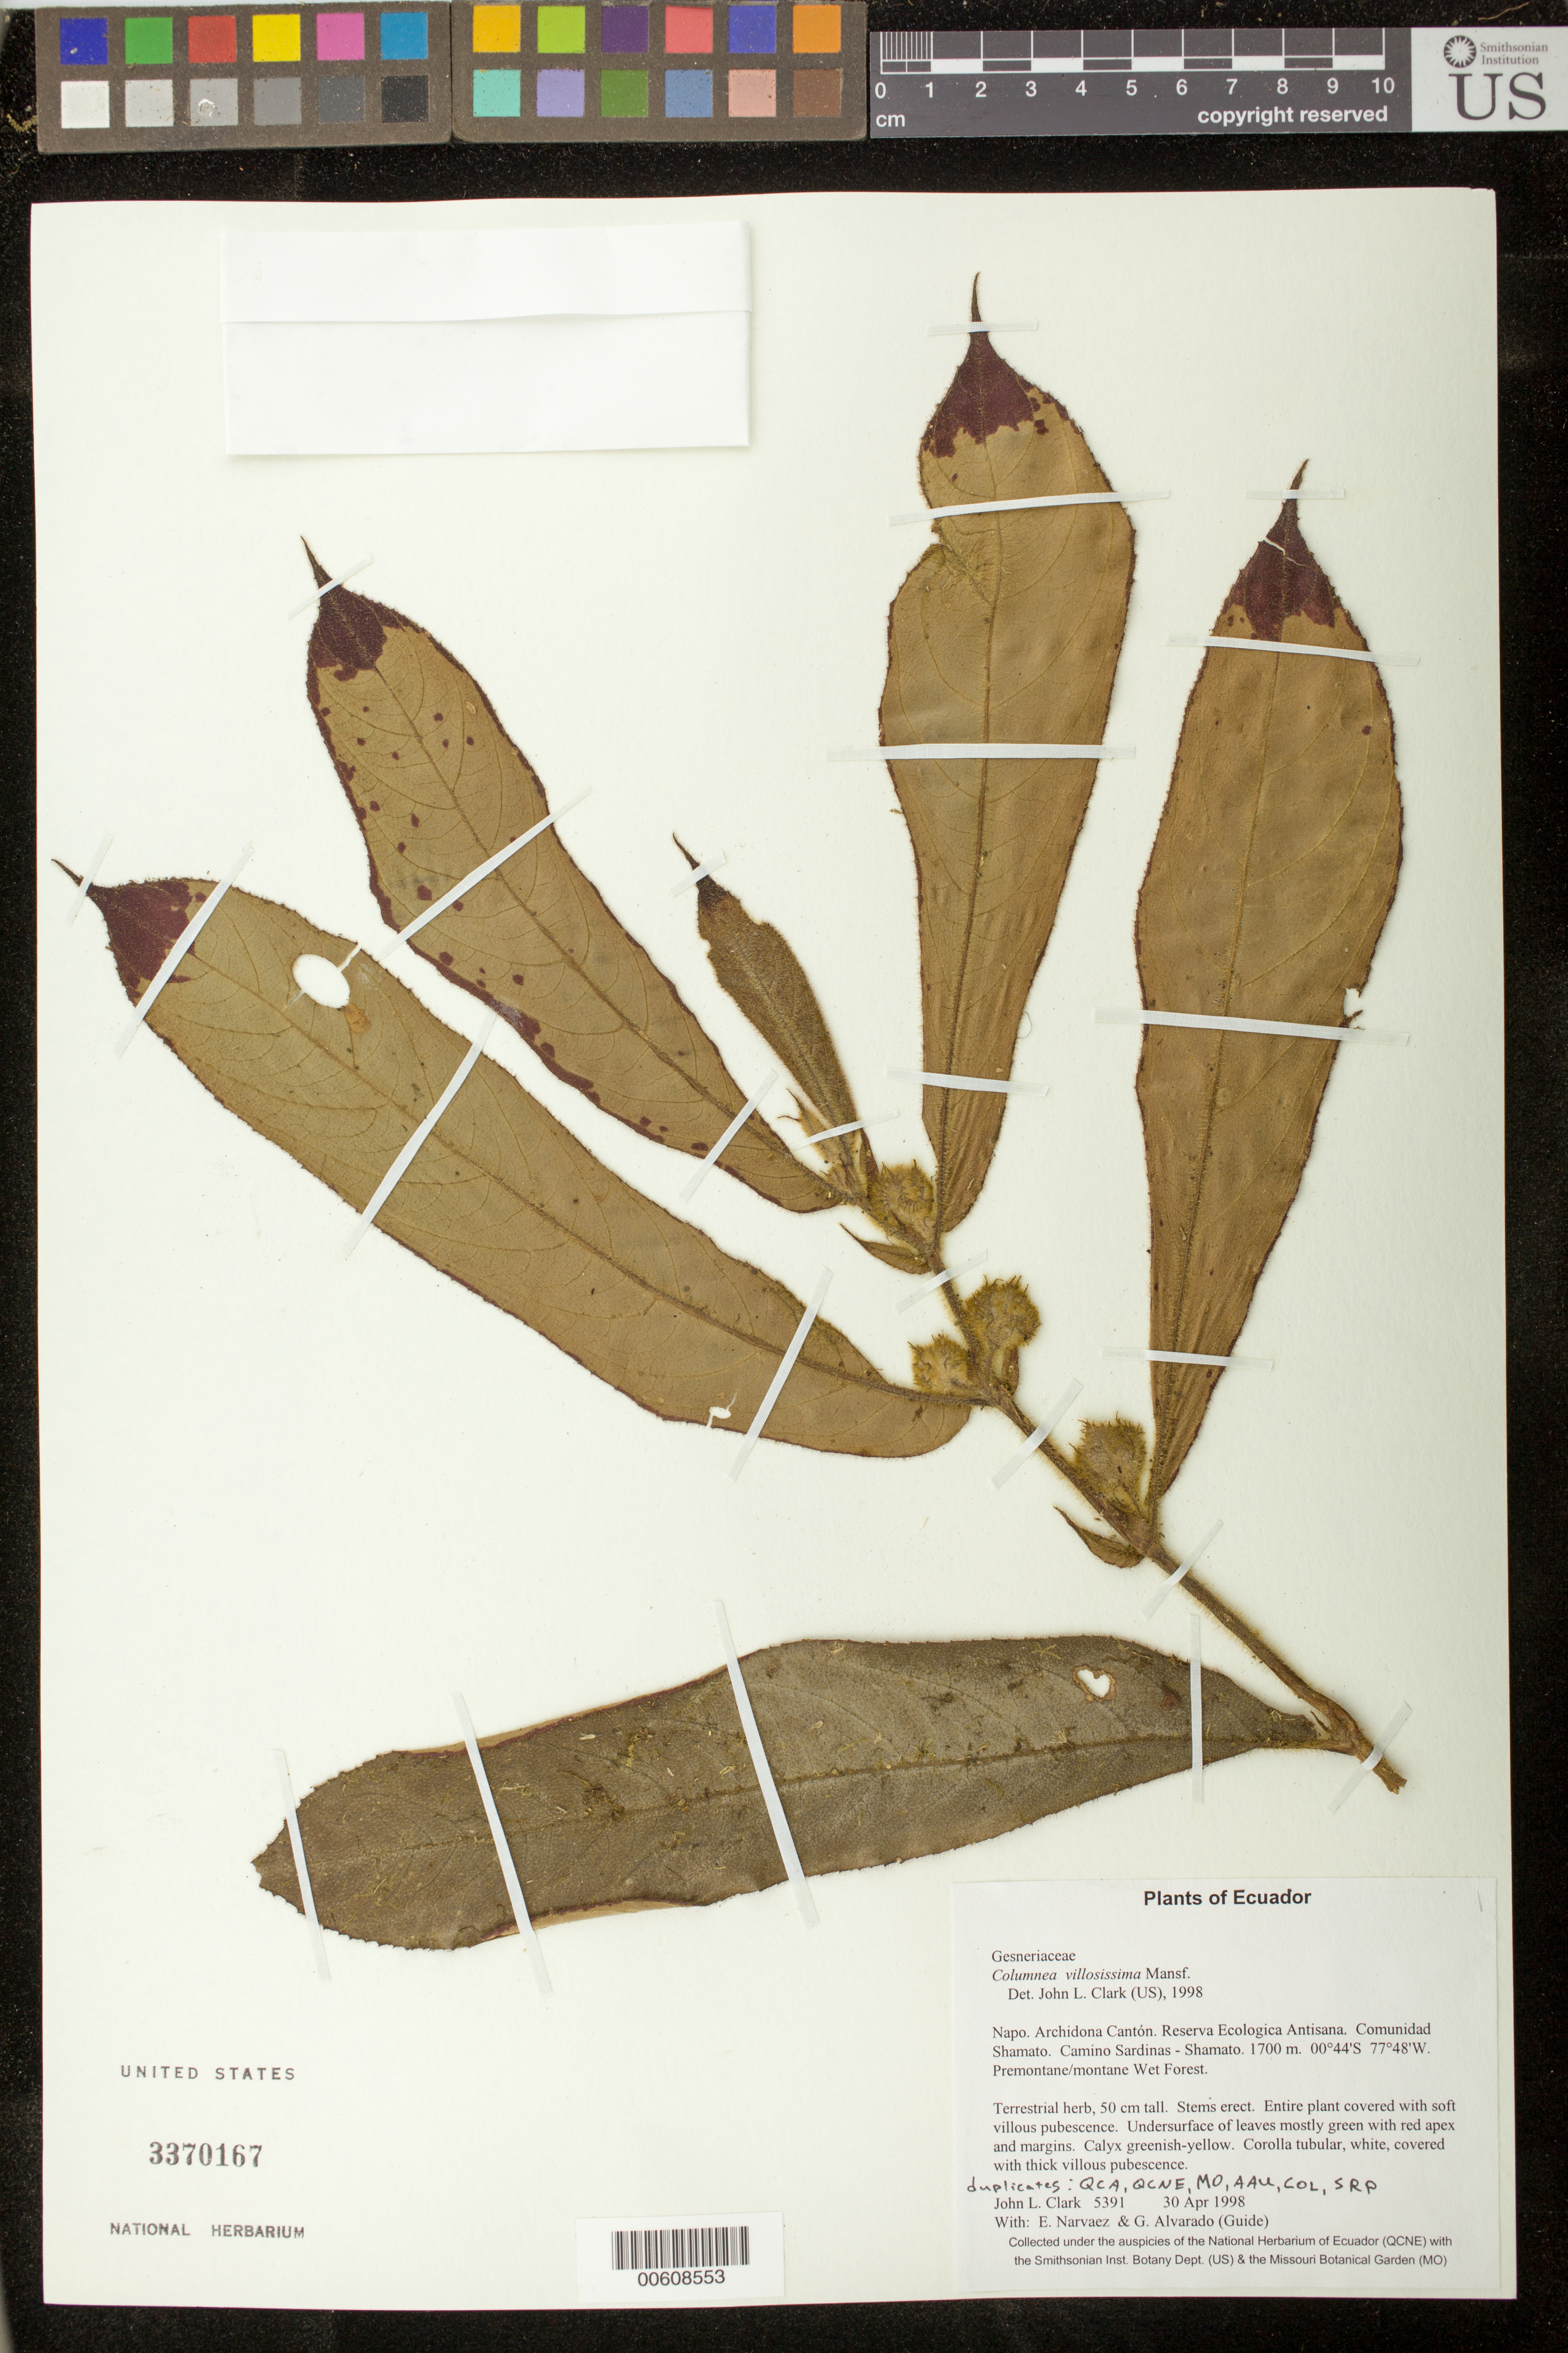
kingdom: Plantae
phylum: Tracheophyta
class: Magnoliopsida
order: Lamiales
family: Gesneriaceae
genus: Columnea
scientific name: Columnea villosissima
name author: Mansf.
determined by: Clark, J. L., (SEL), The Marie Selby Botanical Garden (UNITED STATES)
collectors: J. L. Clark, E. Narváez & G. Alvarado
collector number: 5391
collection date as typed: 30 Apr 1998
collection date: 1998-04-30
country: Ecuador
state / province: Napo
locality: Archidona Cantón. Reserva Ecologica Antisana. Comunidad Shamato. Camino Sardinas - Shamato.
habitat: Premontane/montane Wet Forest.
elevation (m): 1700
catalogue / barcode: US 3370167